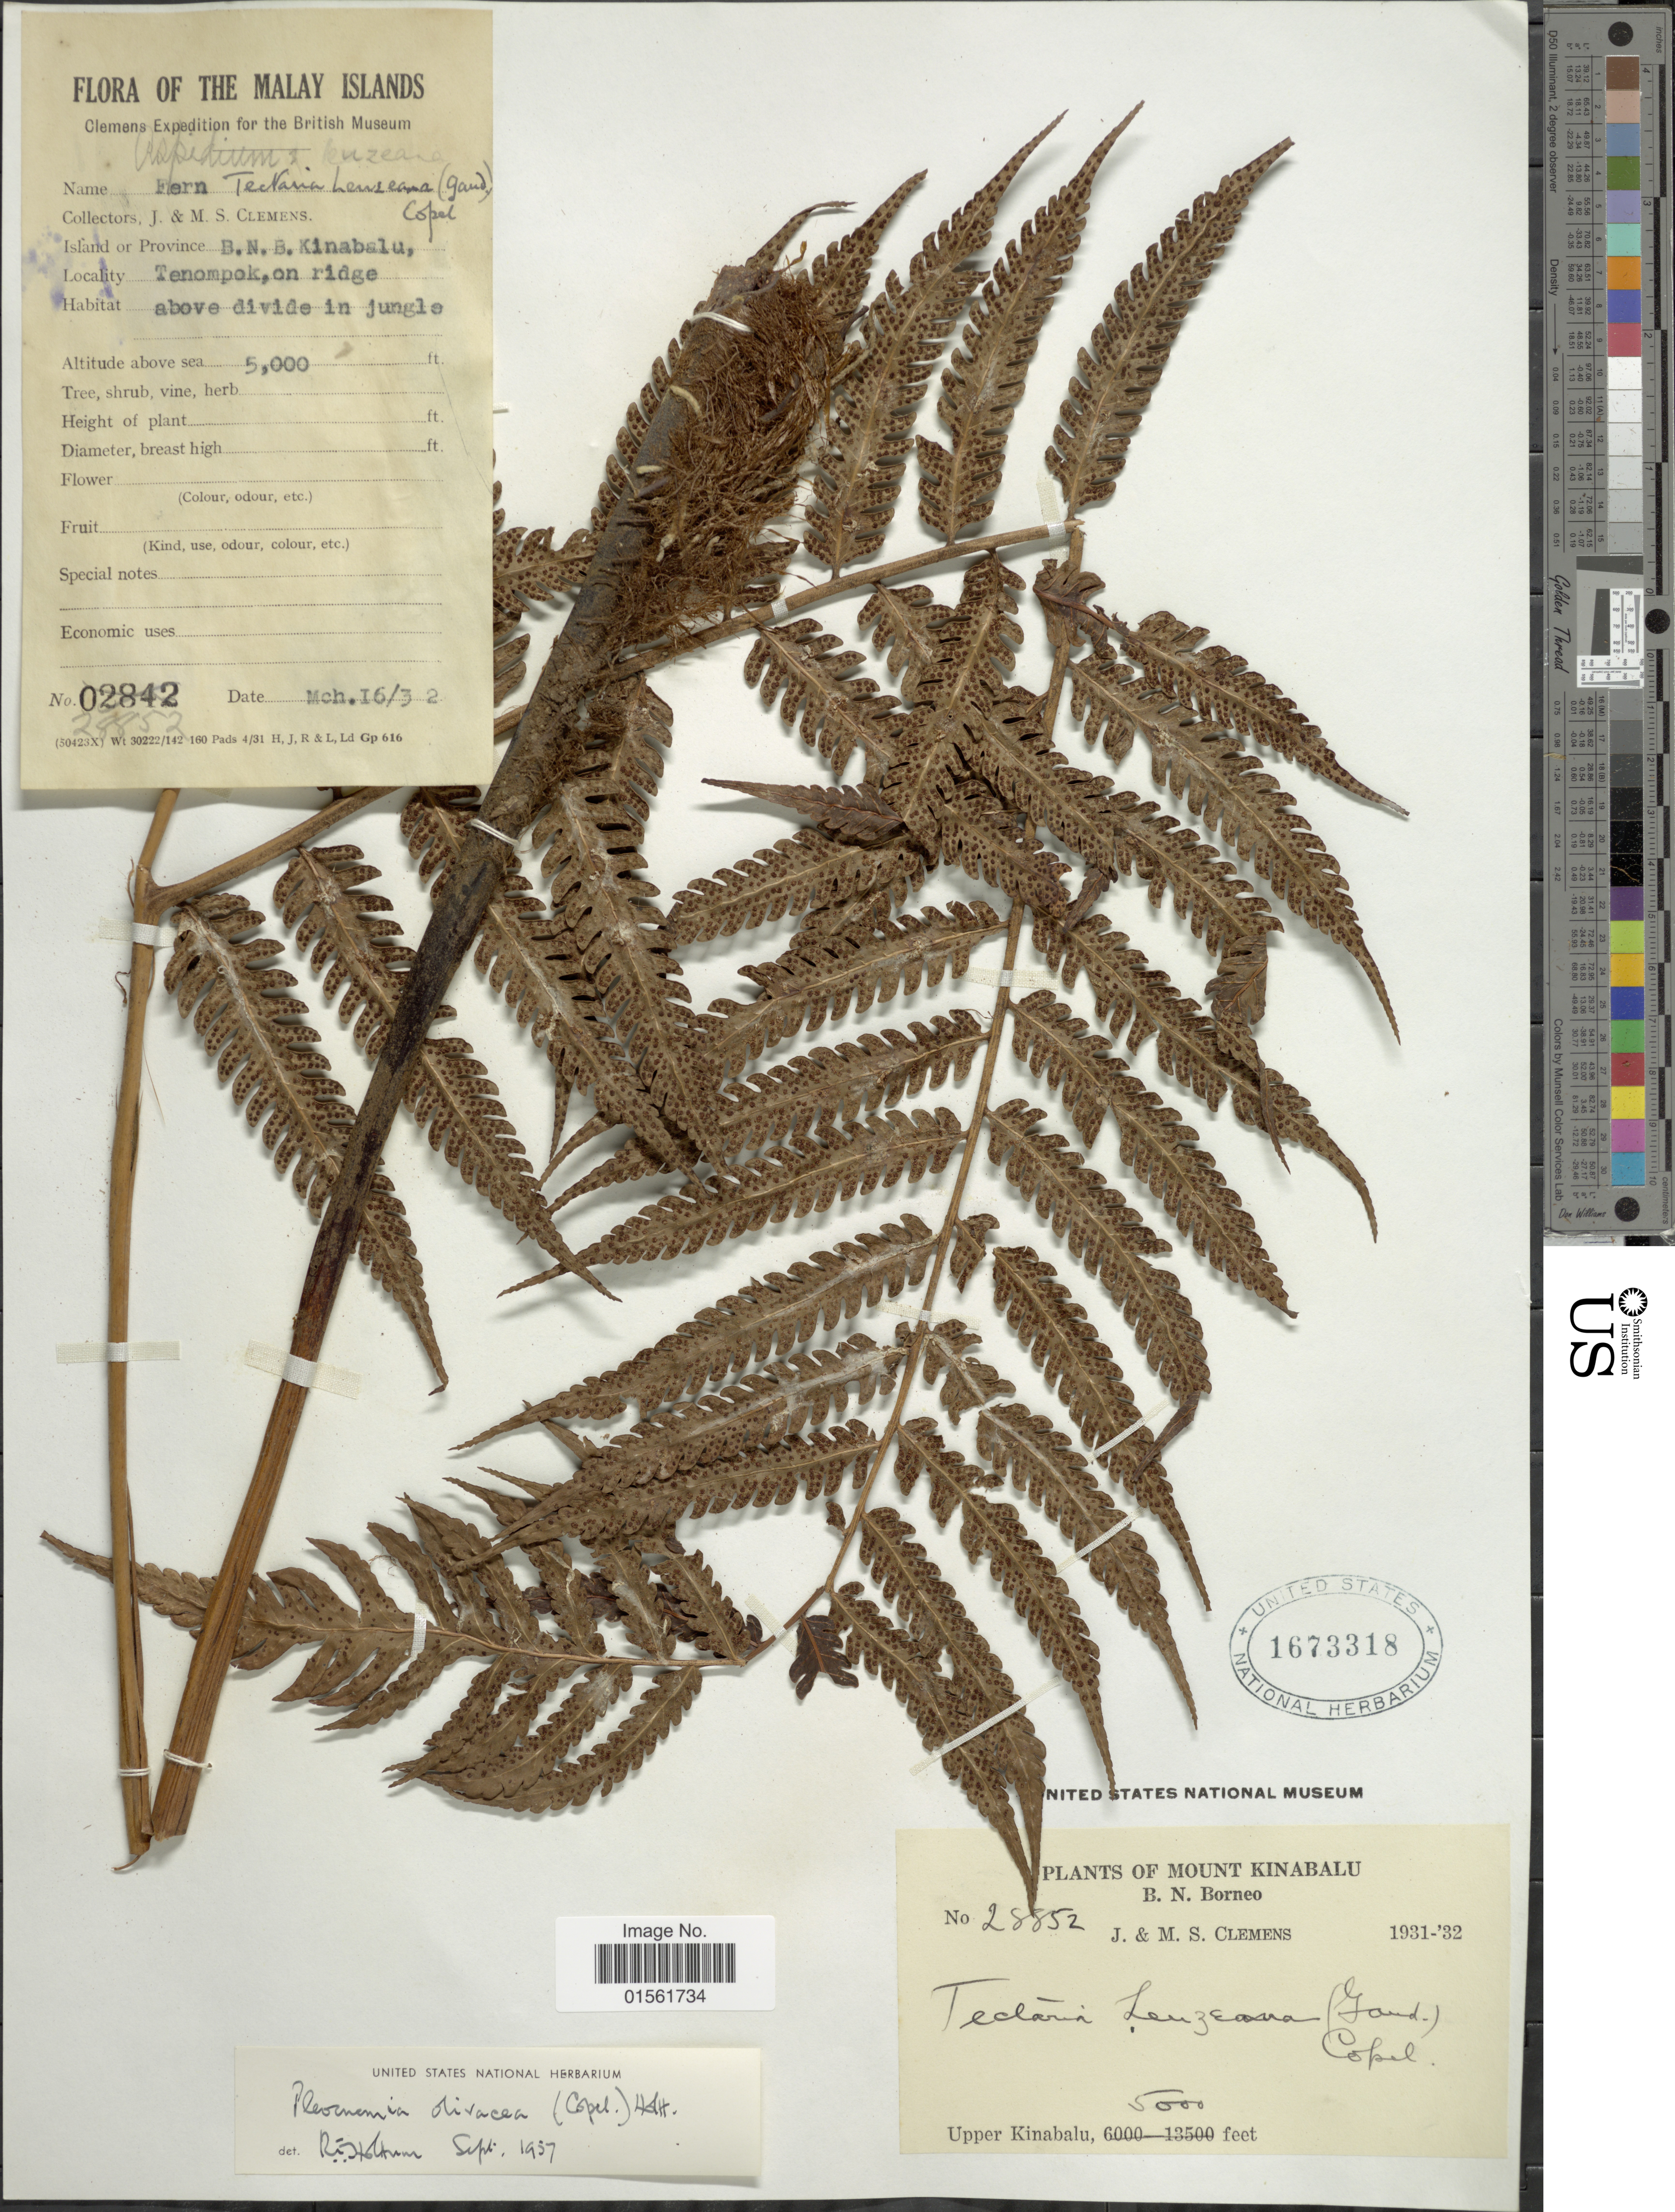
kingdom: Plantae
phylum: Tracheophyta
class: Polypodiopsida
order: Polypodiales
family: Dryopteridaceae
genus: Pleocnemia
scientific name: Pleocnemia olivacea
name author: (Copel.) Holttum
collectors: J. Clemens & M. S. Clemens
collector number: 28852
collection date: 1932-03-16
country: Malaysia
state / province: Sabah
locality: Malay Islands. Mount Kinabalu. B. N. Borneo. Tenompok, on ridge, above divide in jungle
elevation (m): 1524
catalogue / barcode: US 1673318